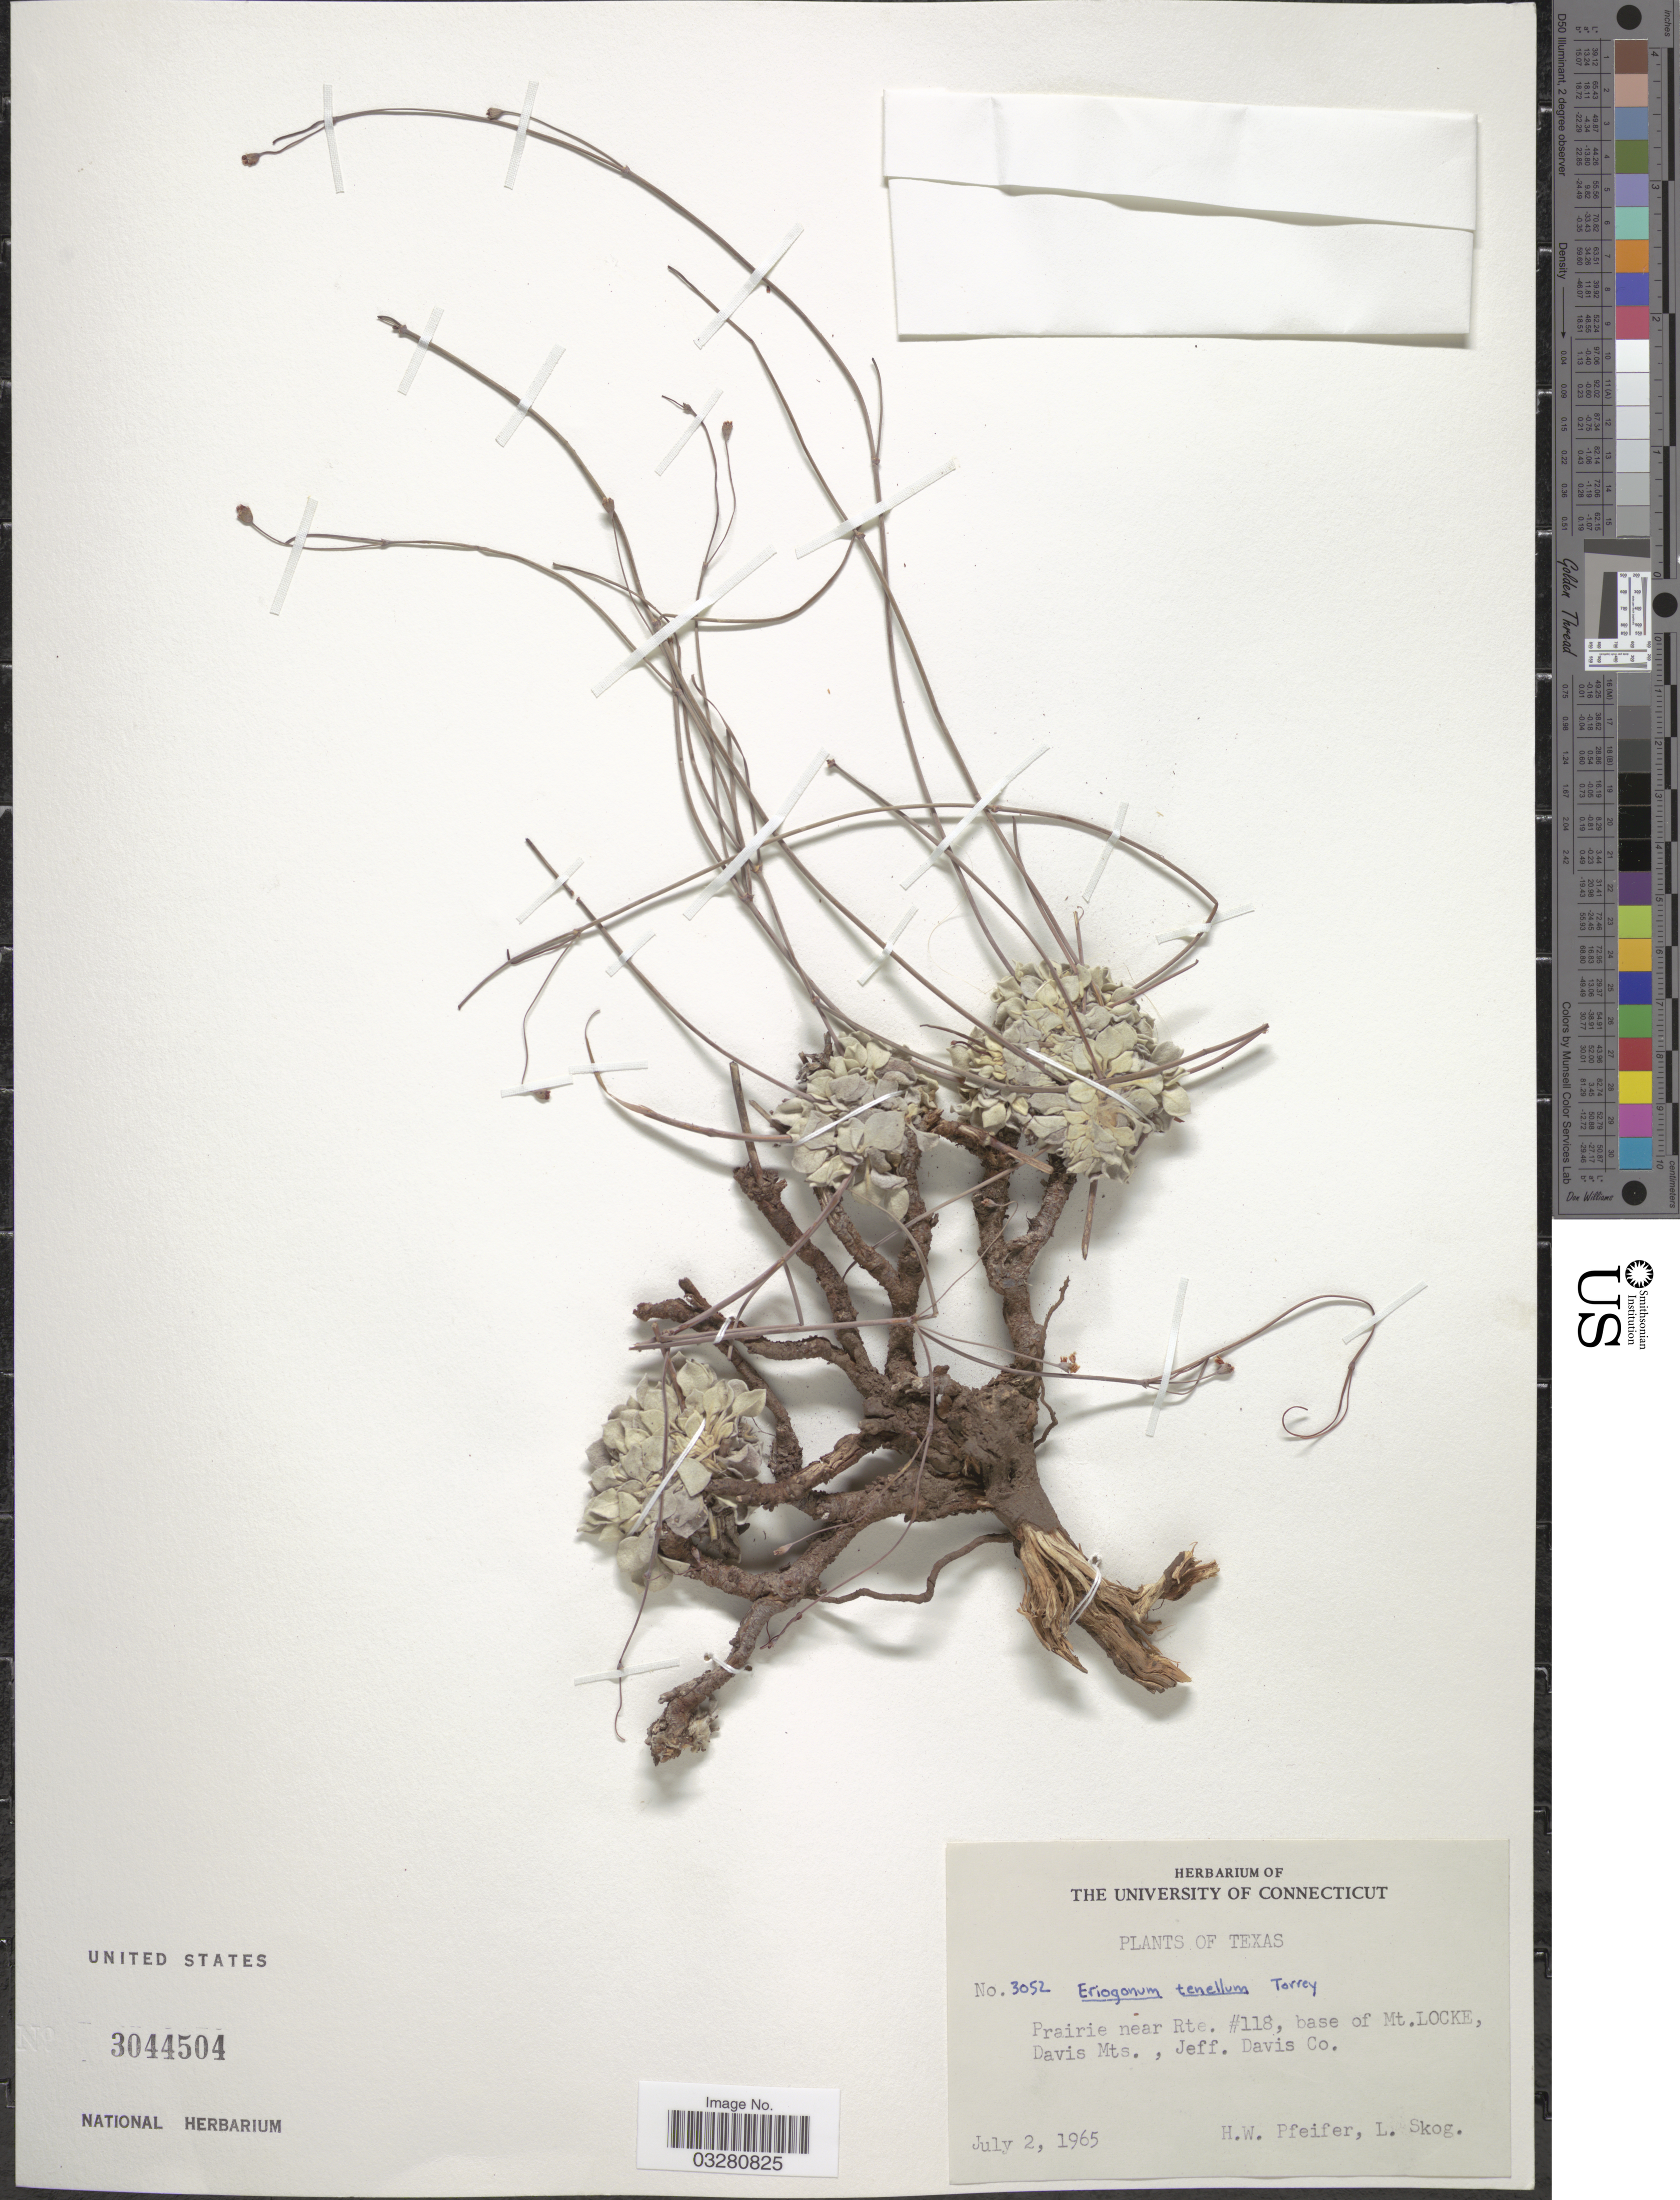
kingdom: Plantae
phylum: Tracheophyta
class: Magnoliopsida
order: Caryophyllales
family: Polygonaceae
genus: Eriogonum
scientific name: Eriogonum tenellum var. tenellum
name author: Torr.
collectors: H. W. Pfeifer & L. E. Skog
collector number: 3052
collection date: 1965-07-02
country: United States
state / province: Texas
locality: Prairie near Rte. #118, base of Mt.Locke, Davis Mts., Jeff. Davis Co.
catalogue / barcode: US 3044504